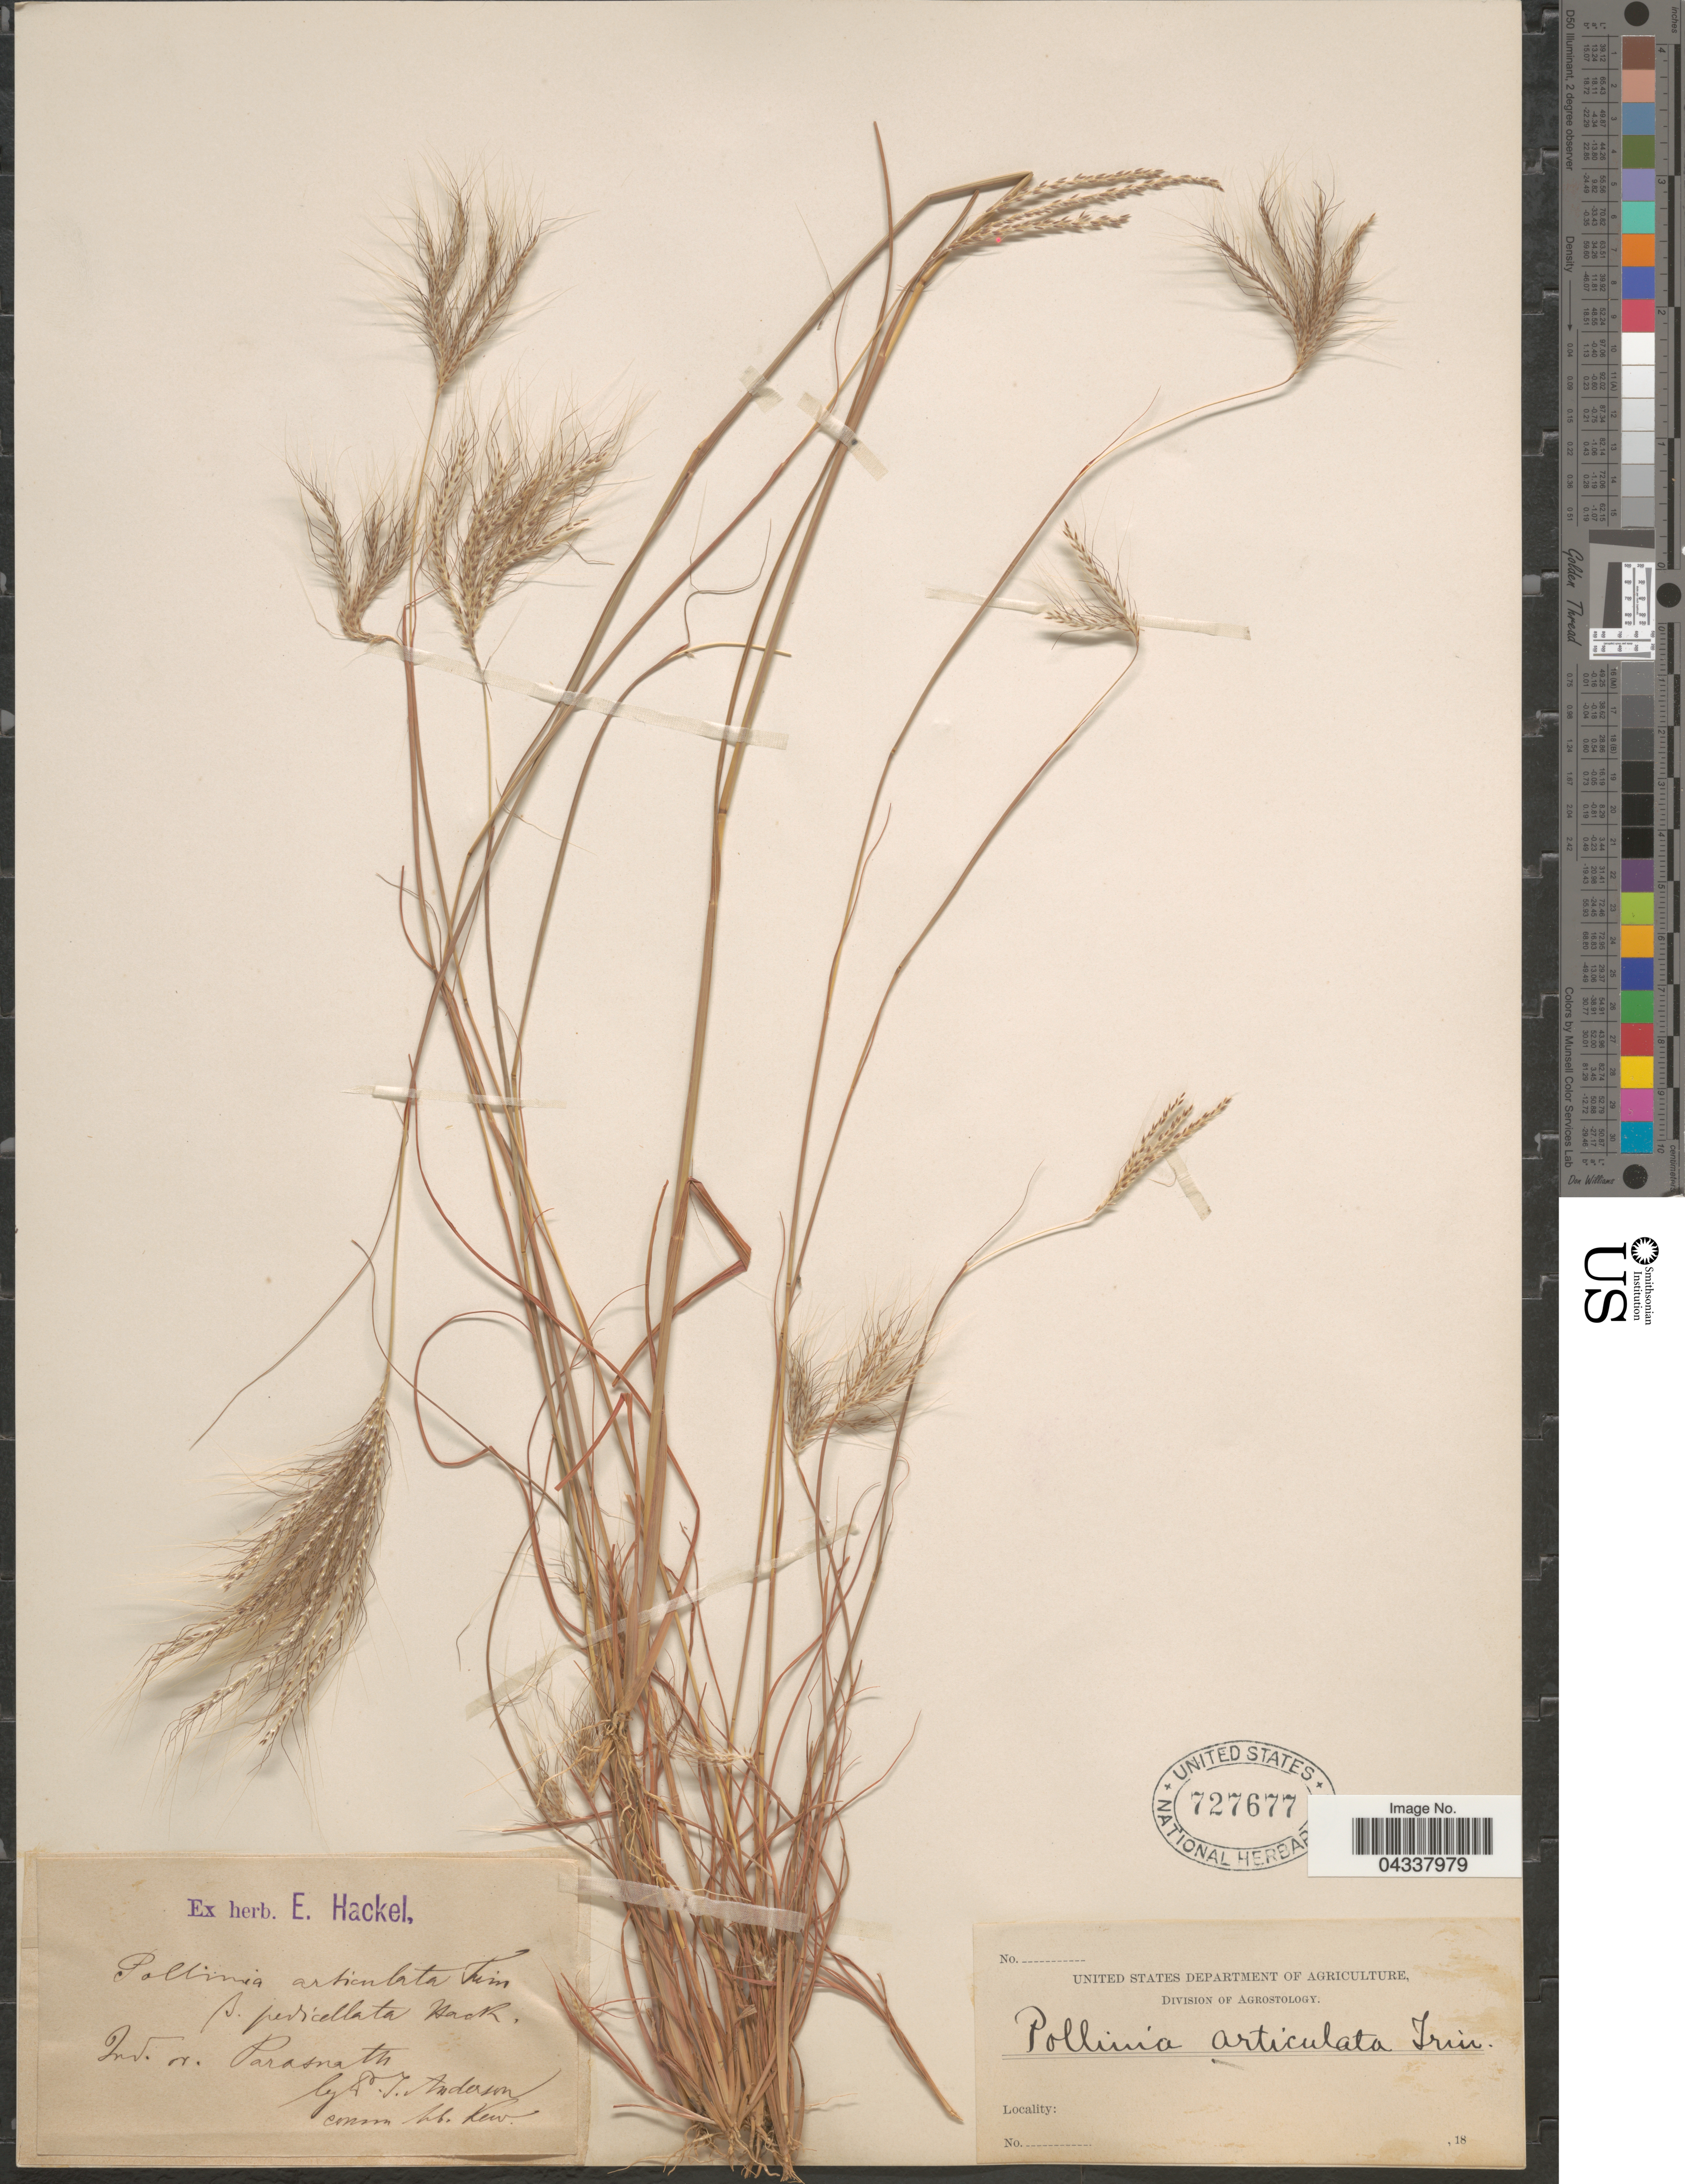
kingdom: Plantae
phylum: Tracheophyta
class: Liliopsida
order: Poales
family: Poaceae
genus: Pseudopogonatherum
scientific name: Pseudopogonatherum contortum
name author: A. Camus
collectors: S. J. Anderson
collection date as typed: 18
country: India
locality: Ind. or. Parasnath.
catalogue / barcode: US 727677